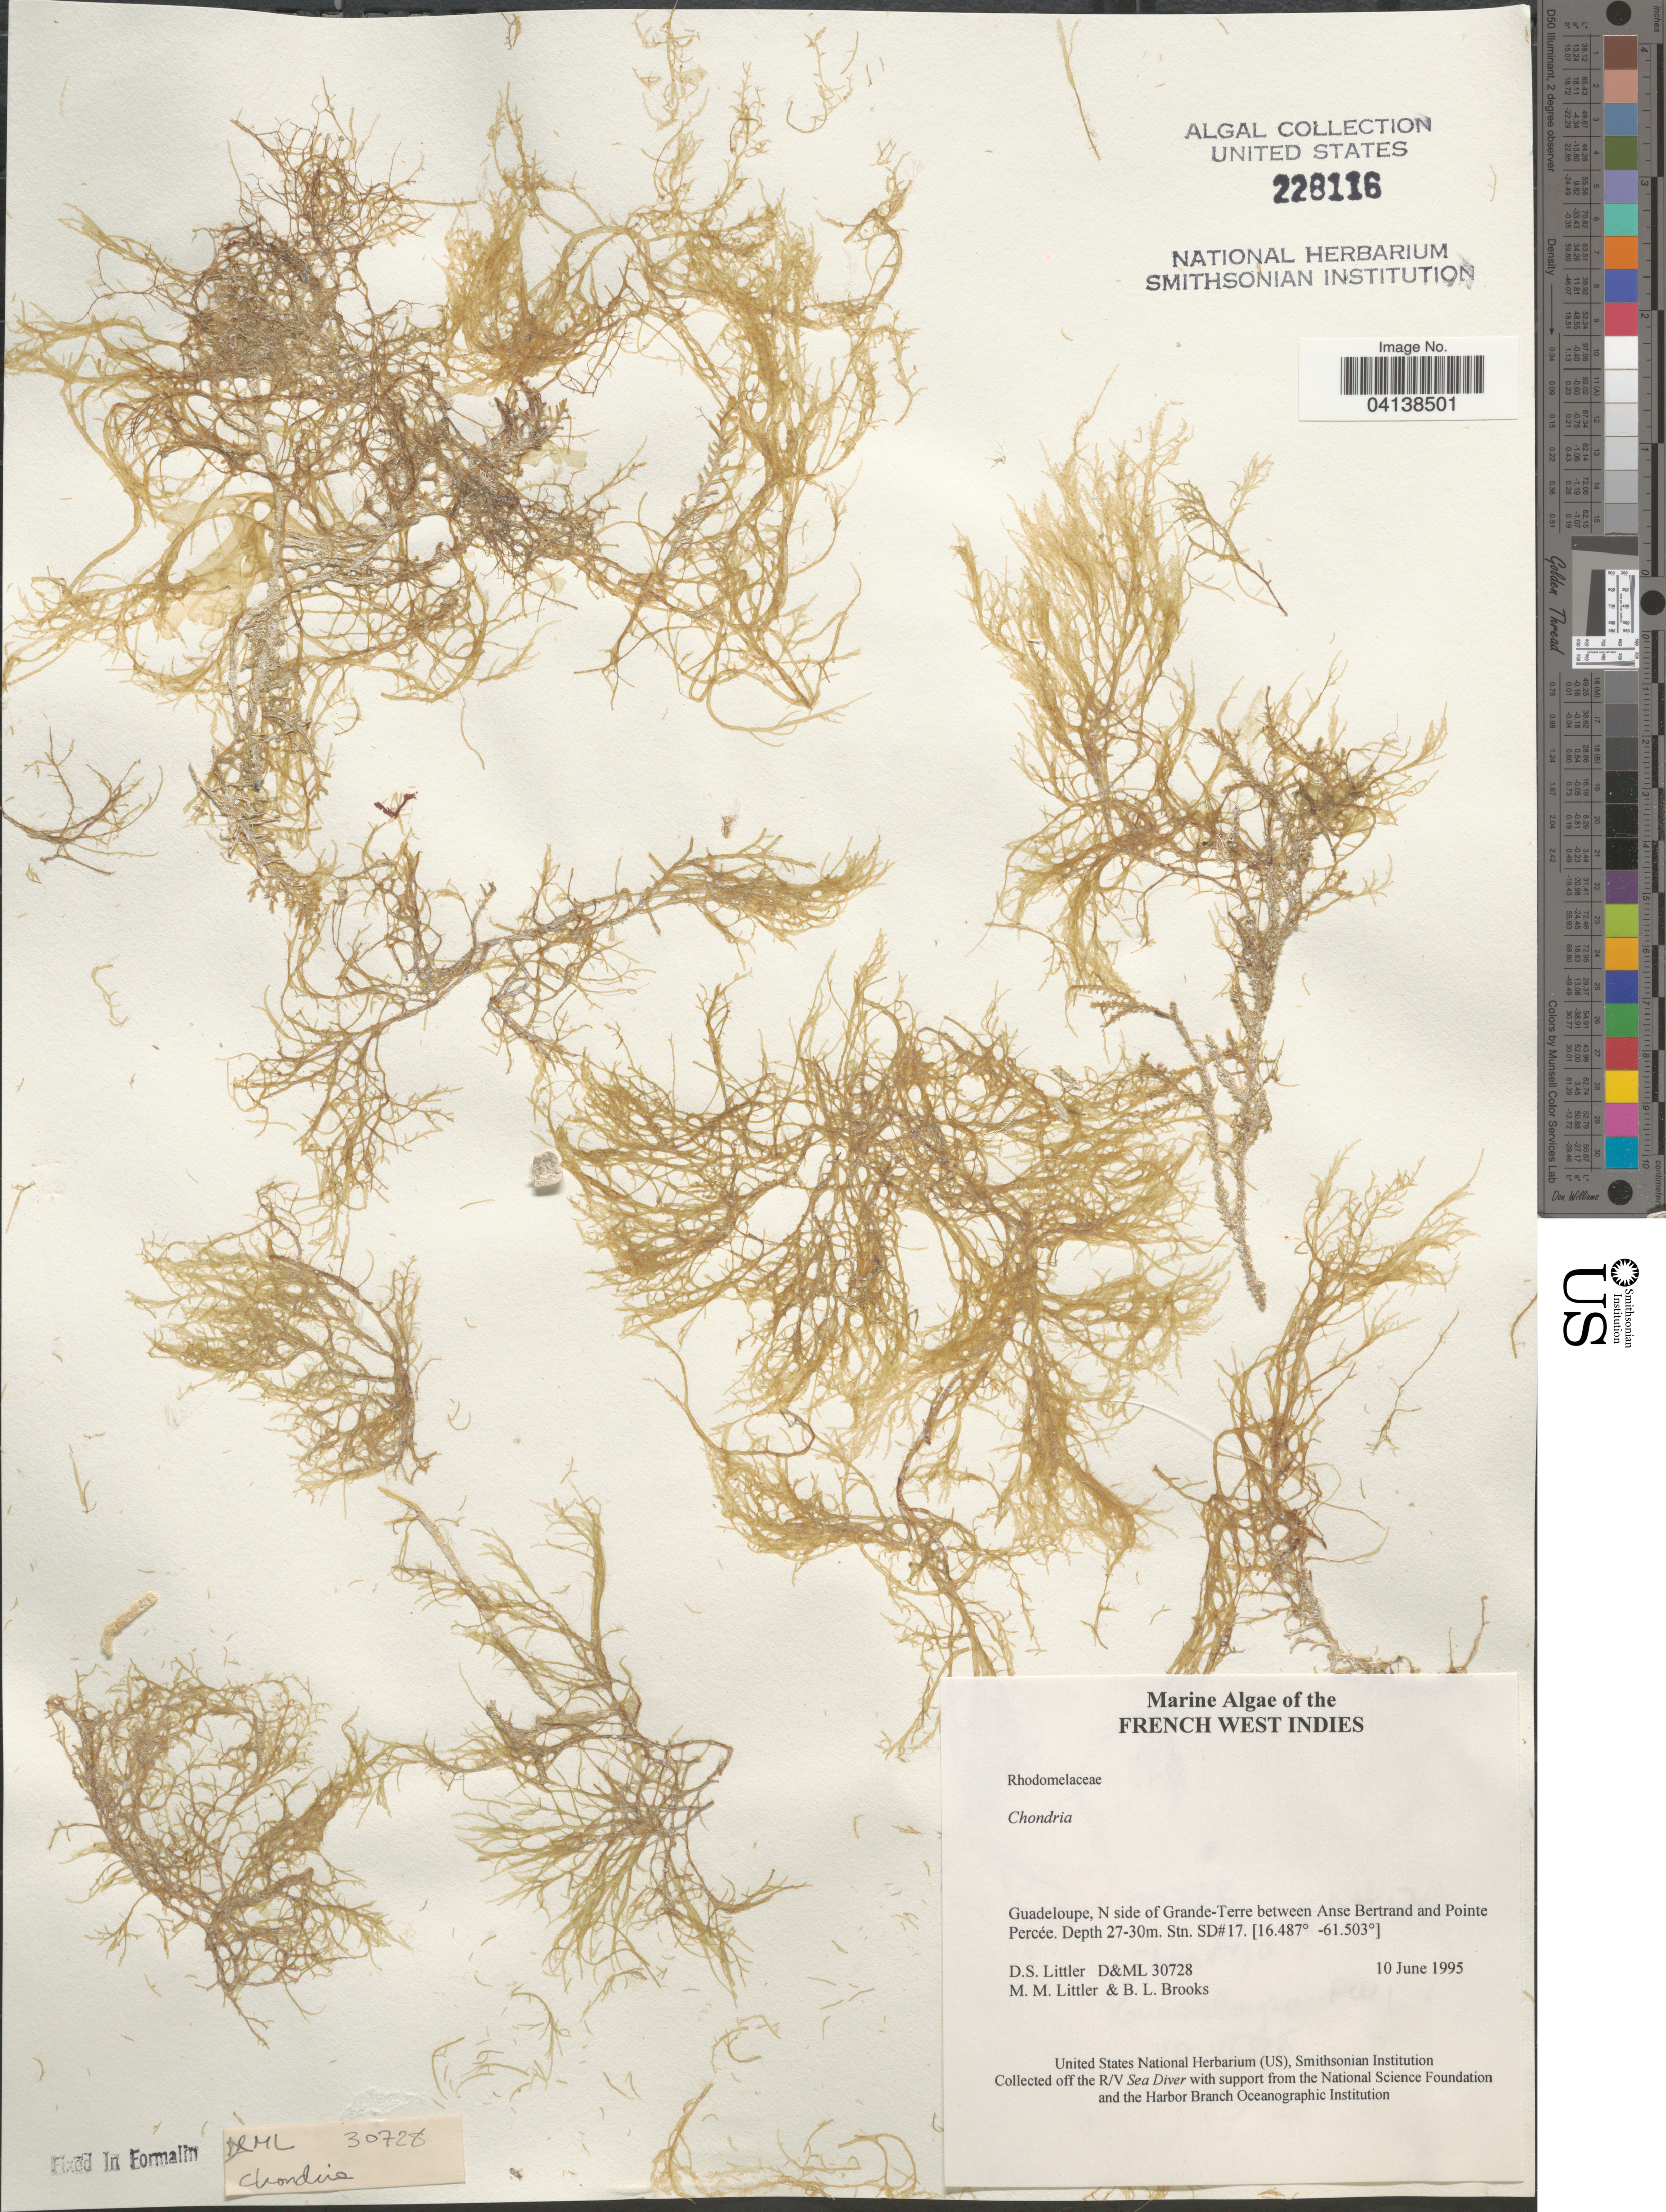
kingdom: Plantae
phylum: Rhodophyta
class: Florideophyceae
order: Ceramiales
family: Rhodomelaceae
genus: Chondria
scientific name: Chondria sp.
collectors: D. S. Littler & B. Brooks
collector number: D&ML 30728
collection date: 1995-06-10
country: Guadeloupe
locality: French West Indies. N side of Grande-Terre between Anse Bertrand and Pointe Percée. Stn. SD#17.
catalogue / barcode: US 228116